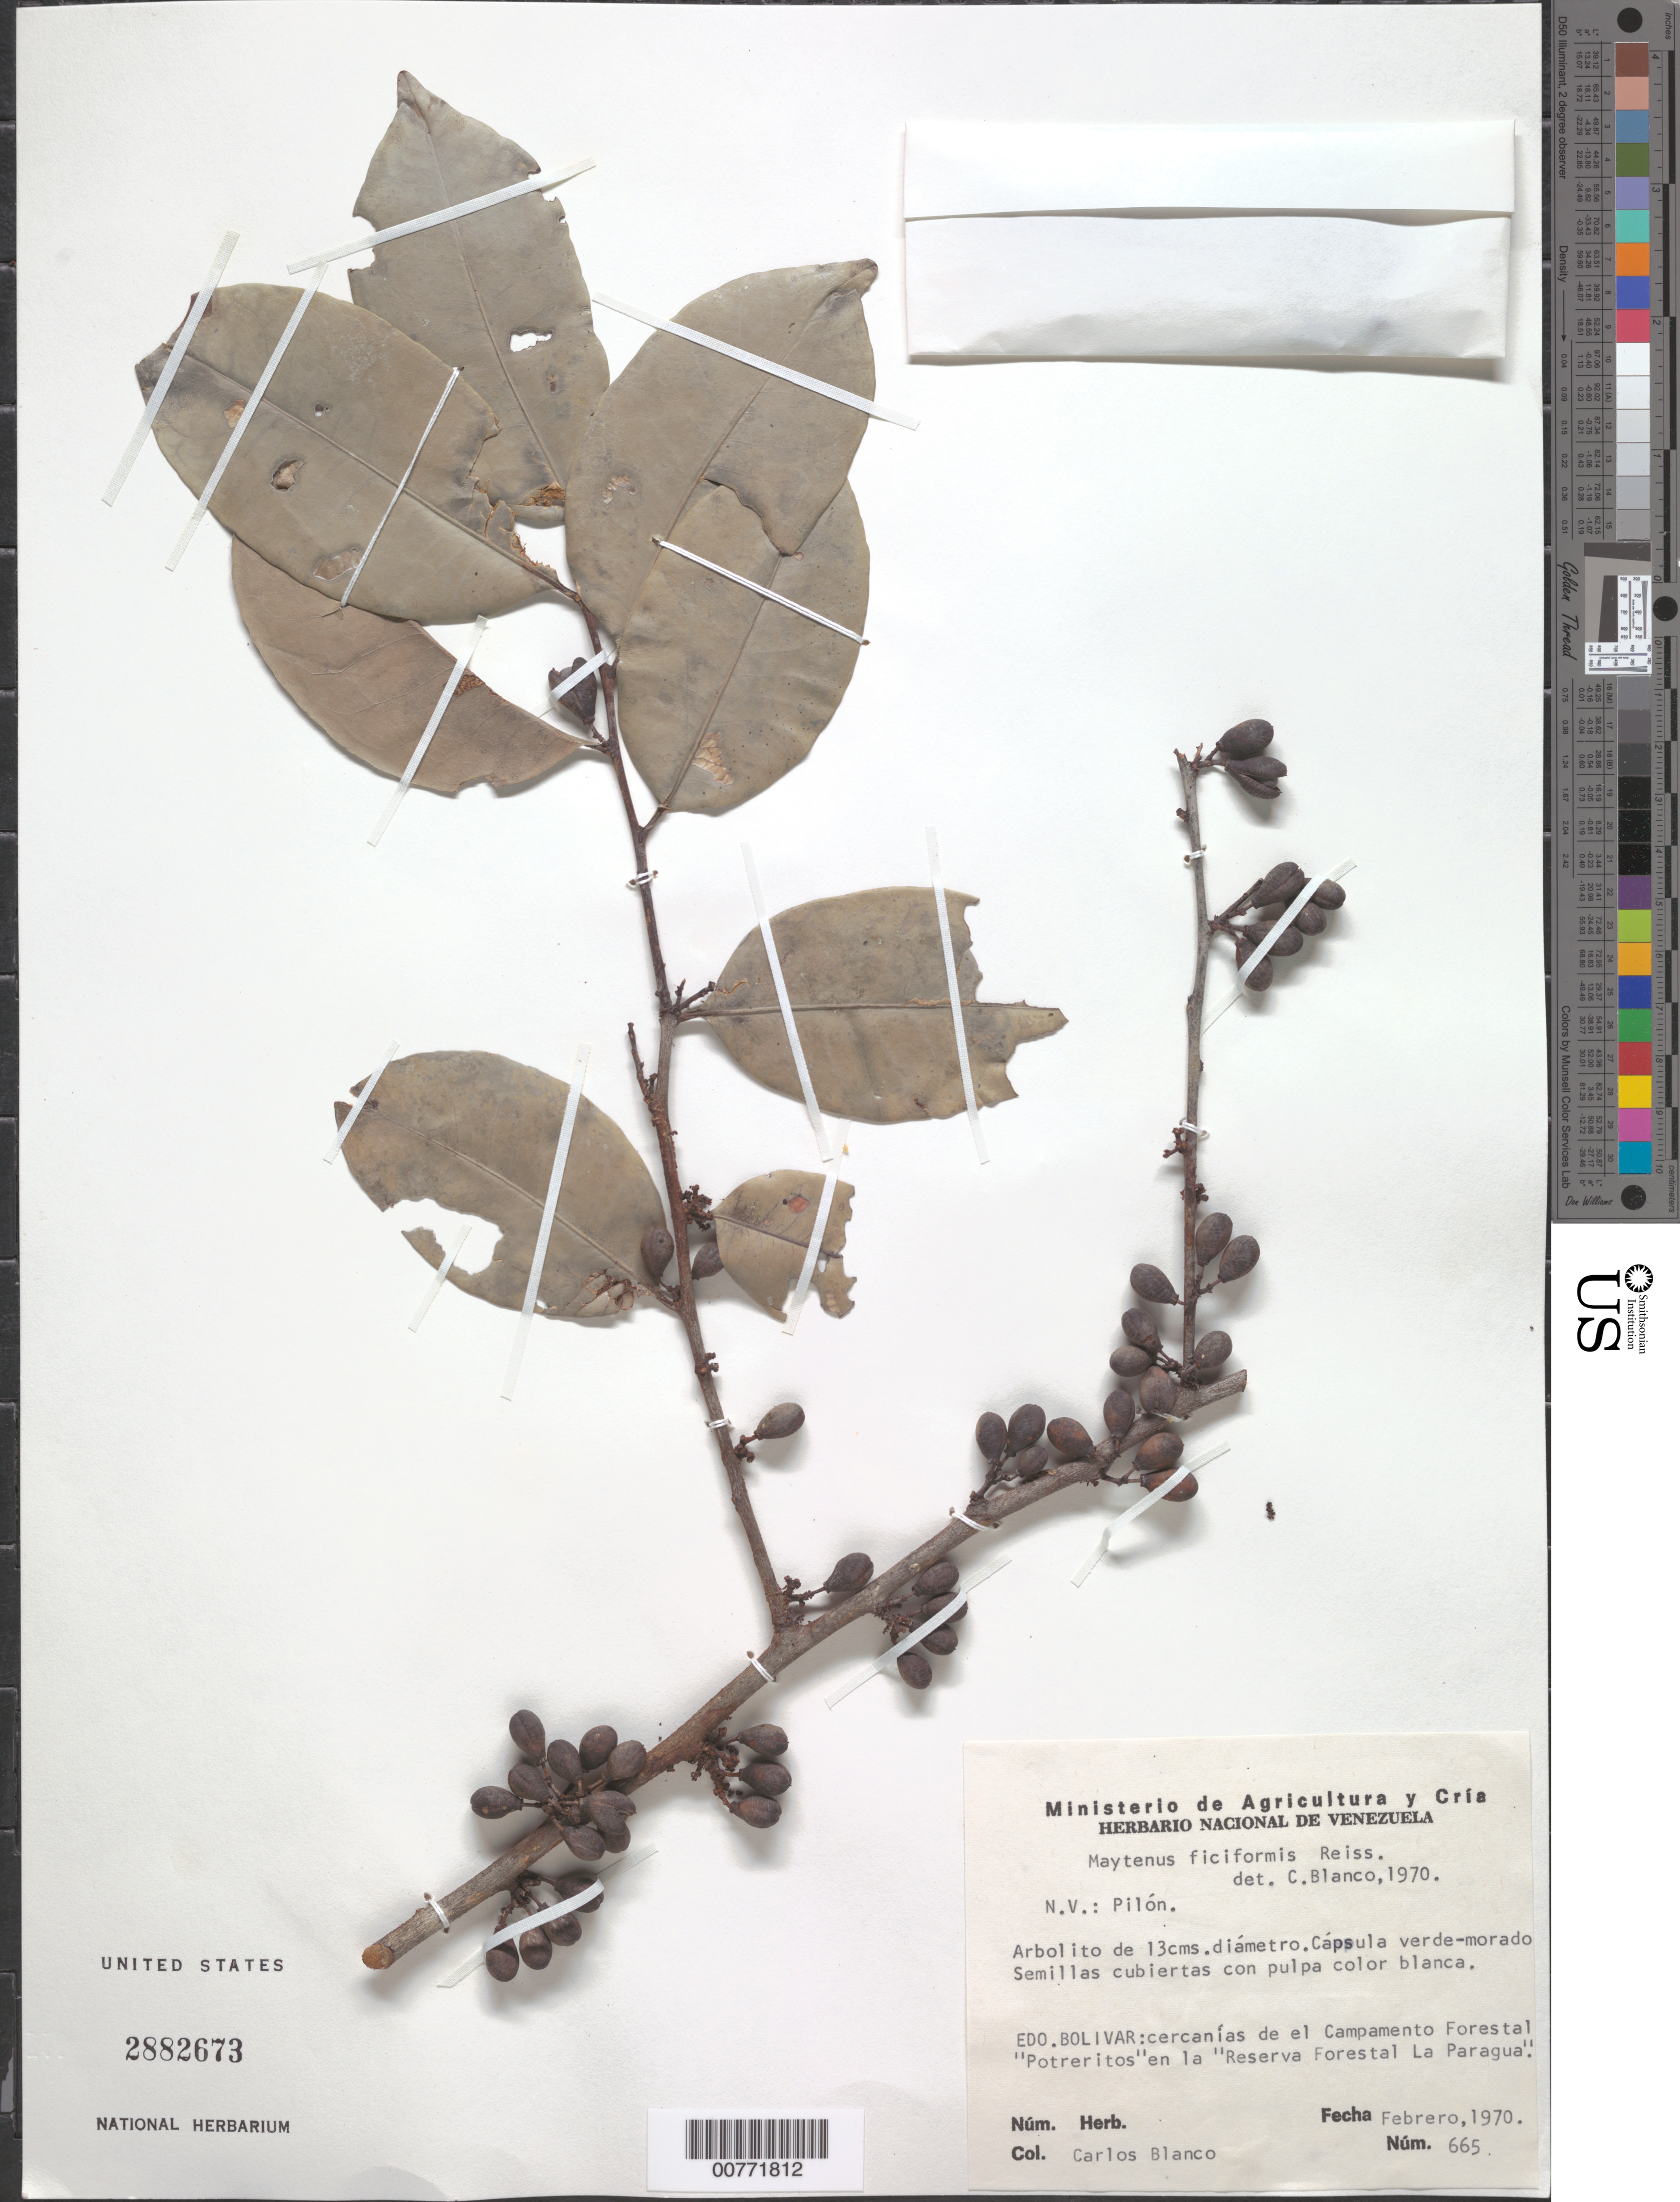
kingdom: Plantae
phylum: Tracheophyta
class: Magnoliopsida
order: Celastrales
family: Celastraceae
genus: Maytenus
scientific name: Maytenus ficiformis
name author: Reissek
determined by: Blanco, C. A.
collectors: C. A. Blanco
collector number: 665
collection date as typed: Feb-70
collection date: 1970-02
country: Venezuela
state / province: Bolívar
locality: Reserva Forestal La Paragua, cercanias de el Campamento Forestal "Potreritos"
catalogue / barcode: US 2882673